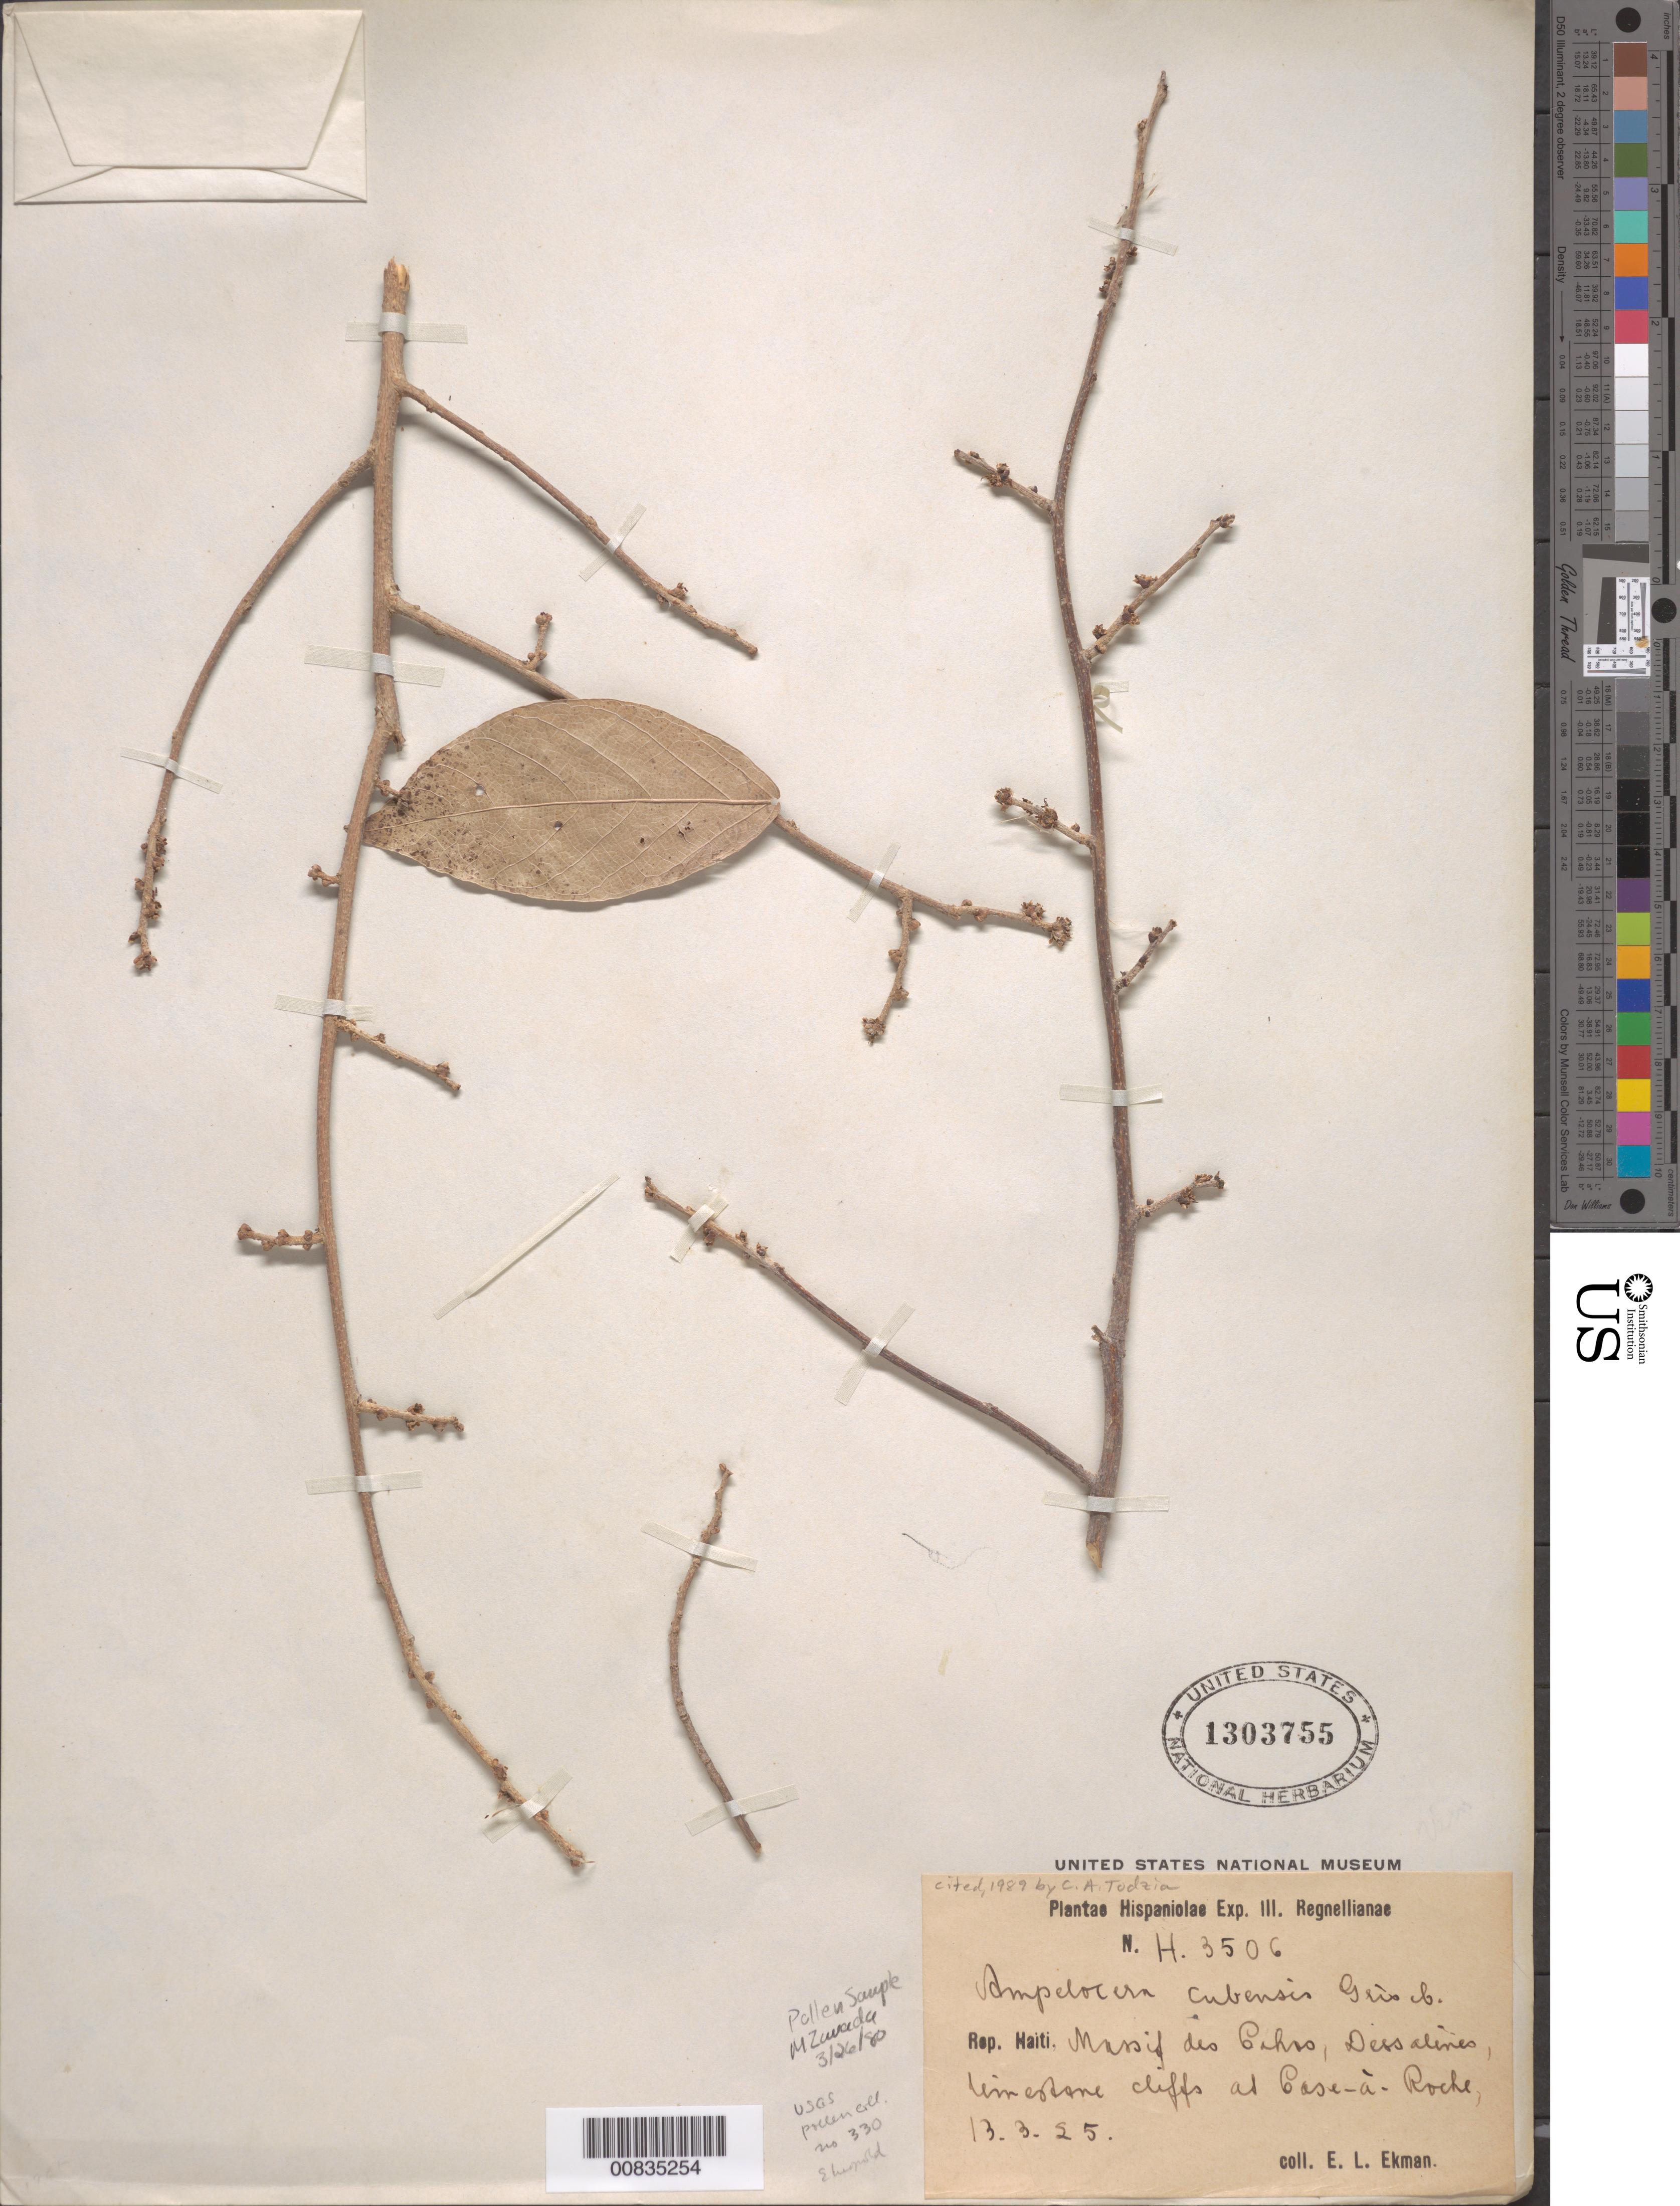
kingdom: Plantae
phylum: Tracheophyta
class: Magnoliopsida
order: Rosales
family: Cannabaceae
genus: Ampelocera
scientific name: Ampelocera cubensis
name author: Griseb.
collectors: E. L. Ekman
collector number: H 3506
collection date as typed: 13 Mar 1925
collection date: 1925-03-13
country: Haiti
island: Hispaniola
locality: Massif des Cahos, Dessalines, limestone cliffs at Case-à-Roche.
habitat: Limestone cliffs.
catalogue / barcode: US 1303755